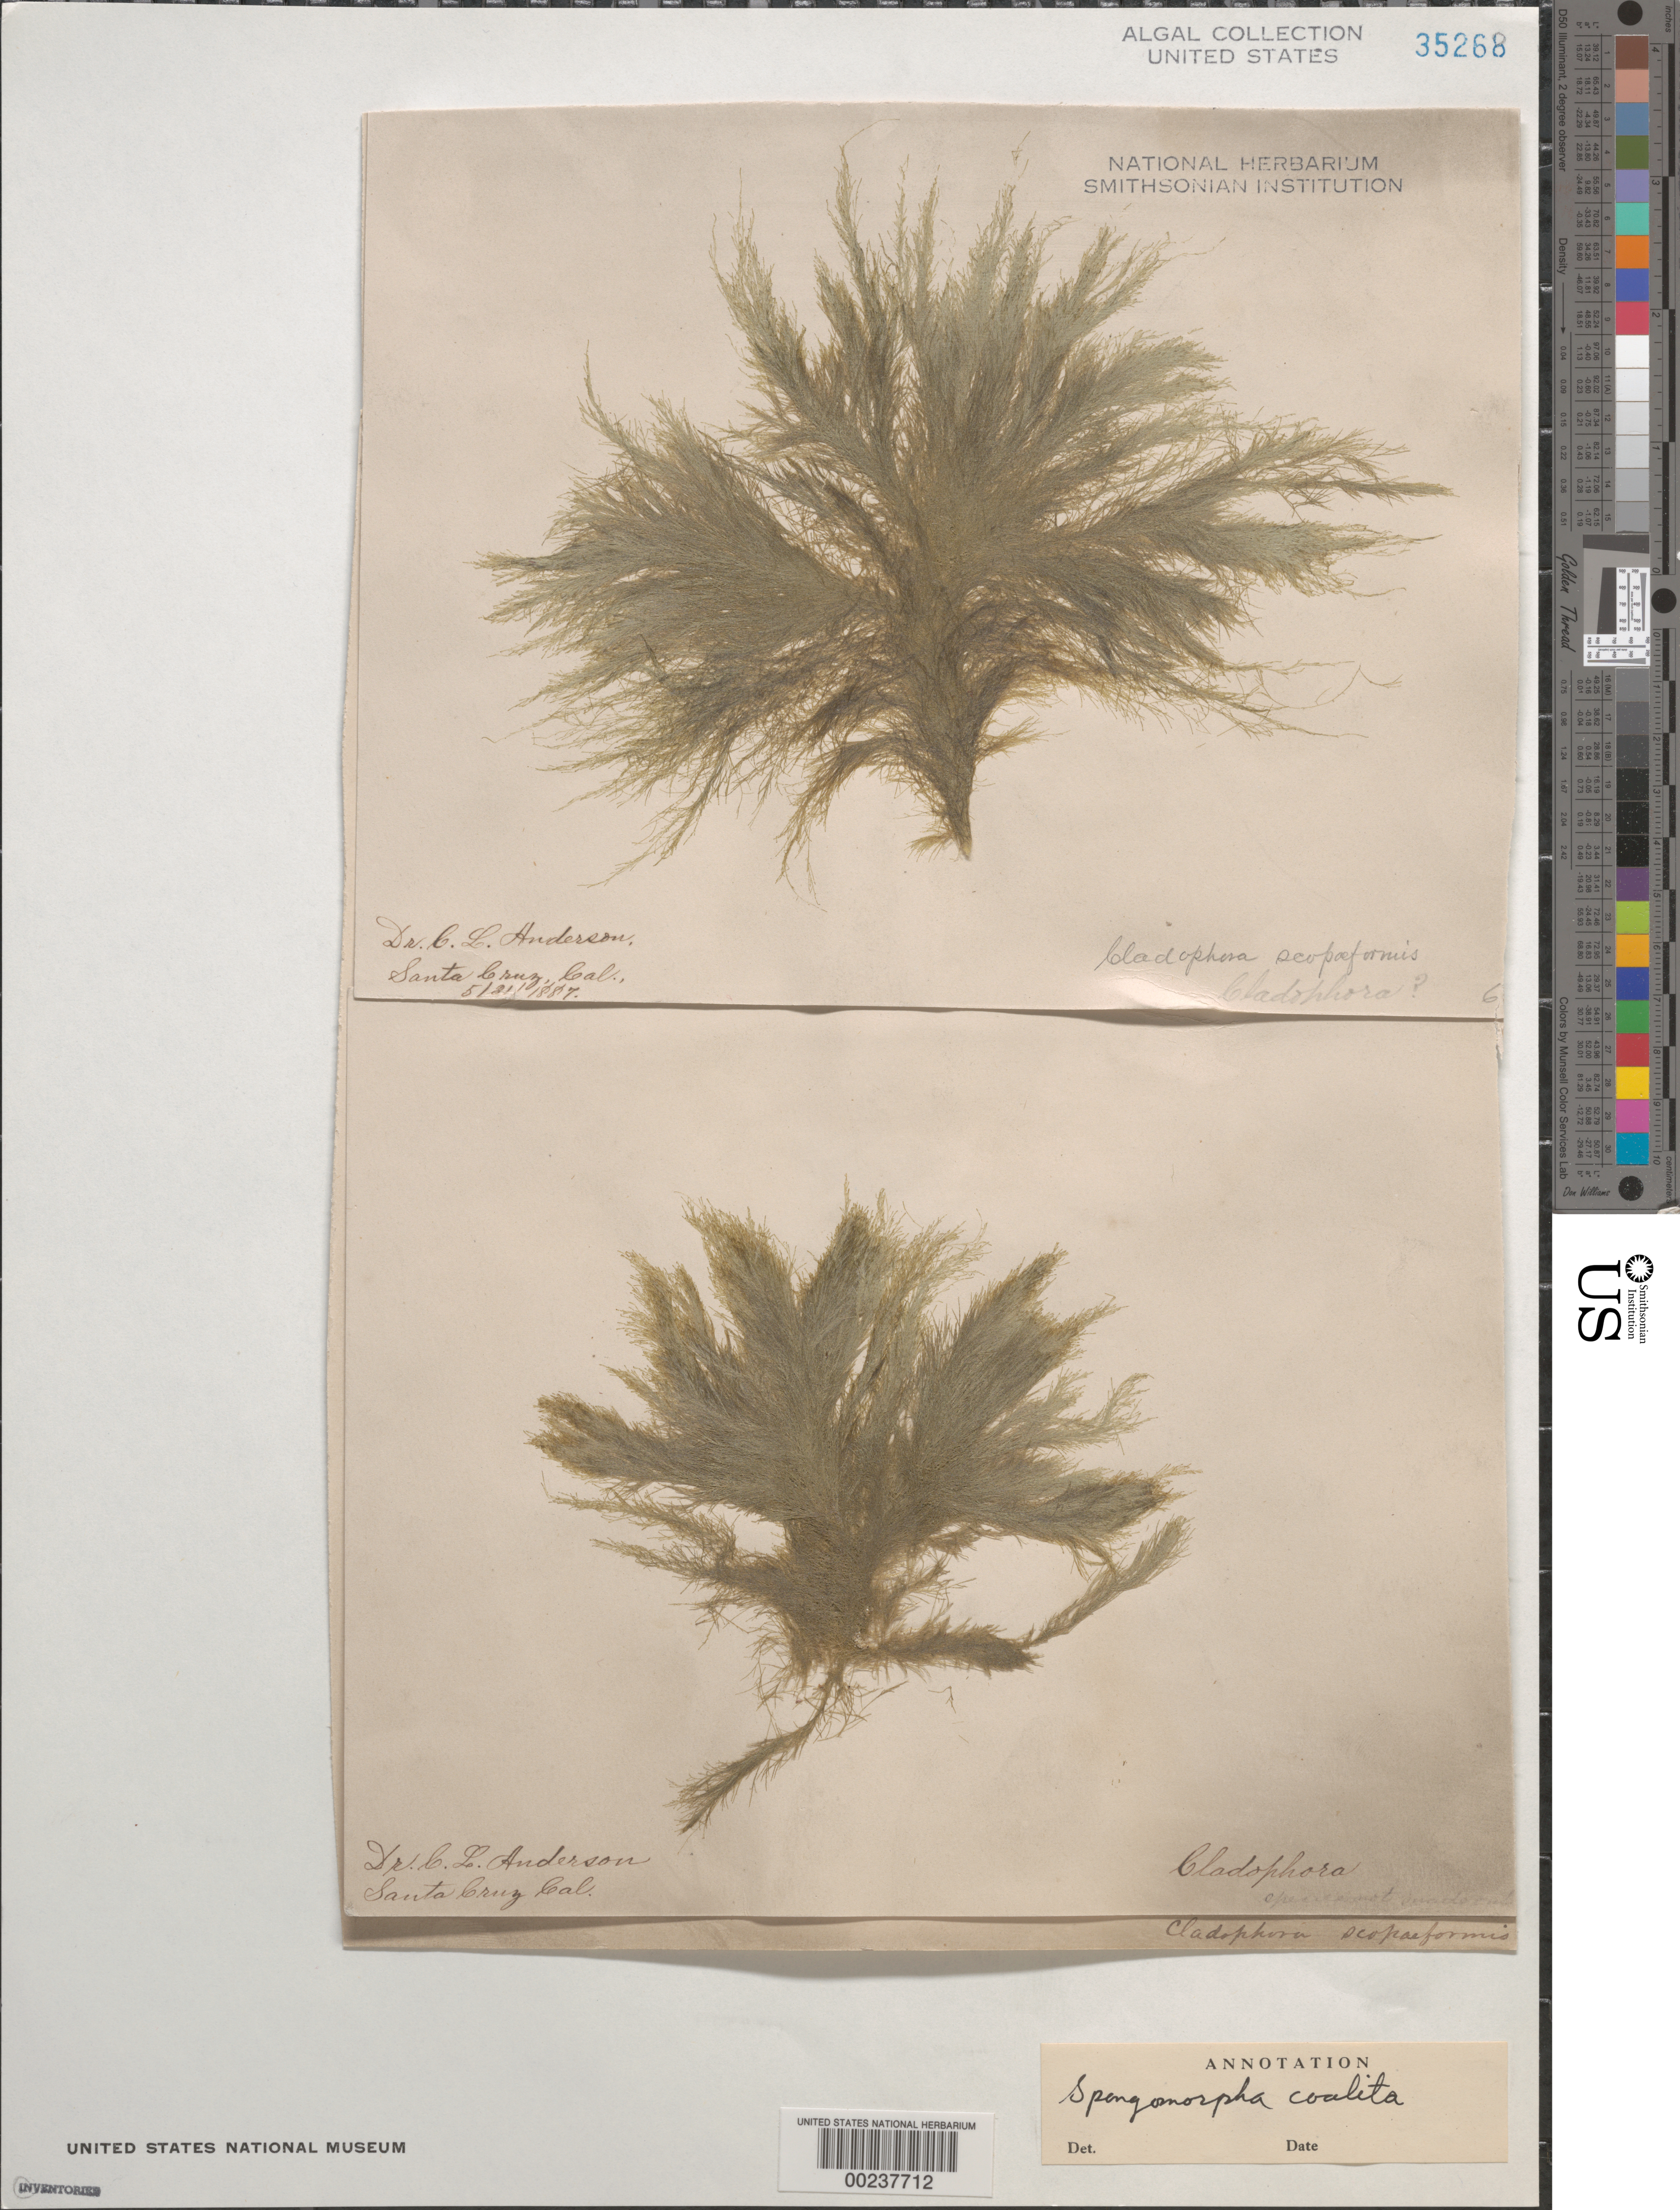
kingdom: Plantae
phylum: Chlorophyta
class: Ulvophyceae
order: Ulotrichales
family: Ulotrichaceae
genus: Acrosiphonia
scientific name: Acrosiphonia coalita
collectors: C. L. Anderson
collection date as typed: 31 May 1887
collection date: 1887-05-31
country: United States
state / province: California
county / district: Santa Cruz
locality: Santa Cruz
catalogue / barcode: US 35268